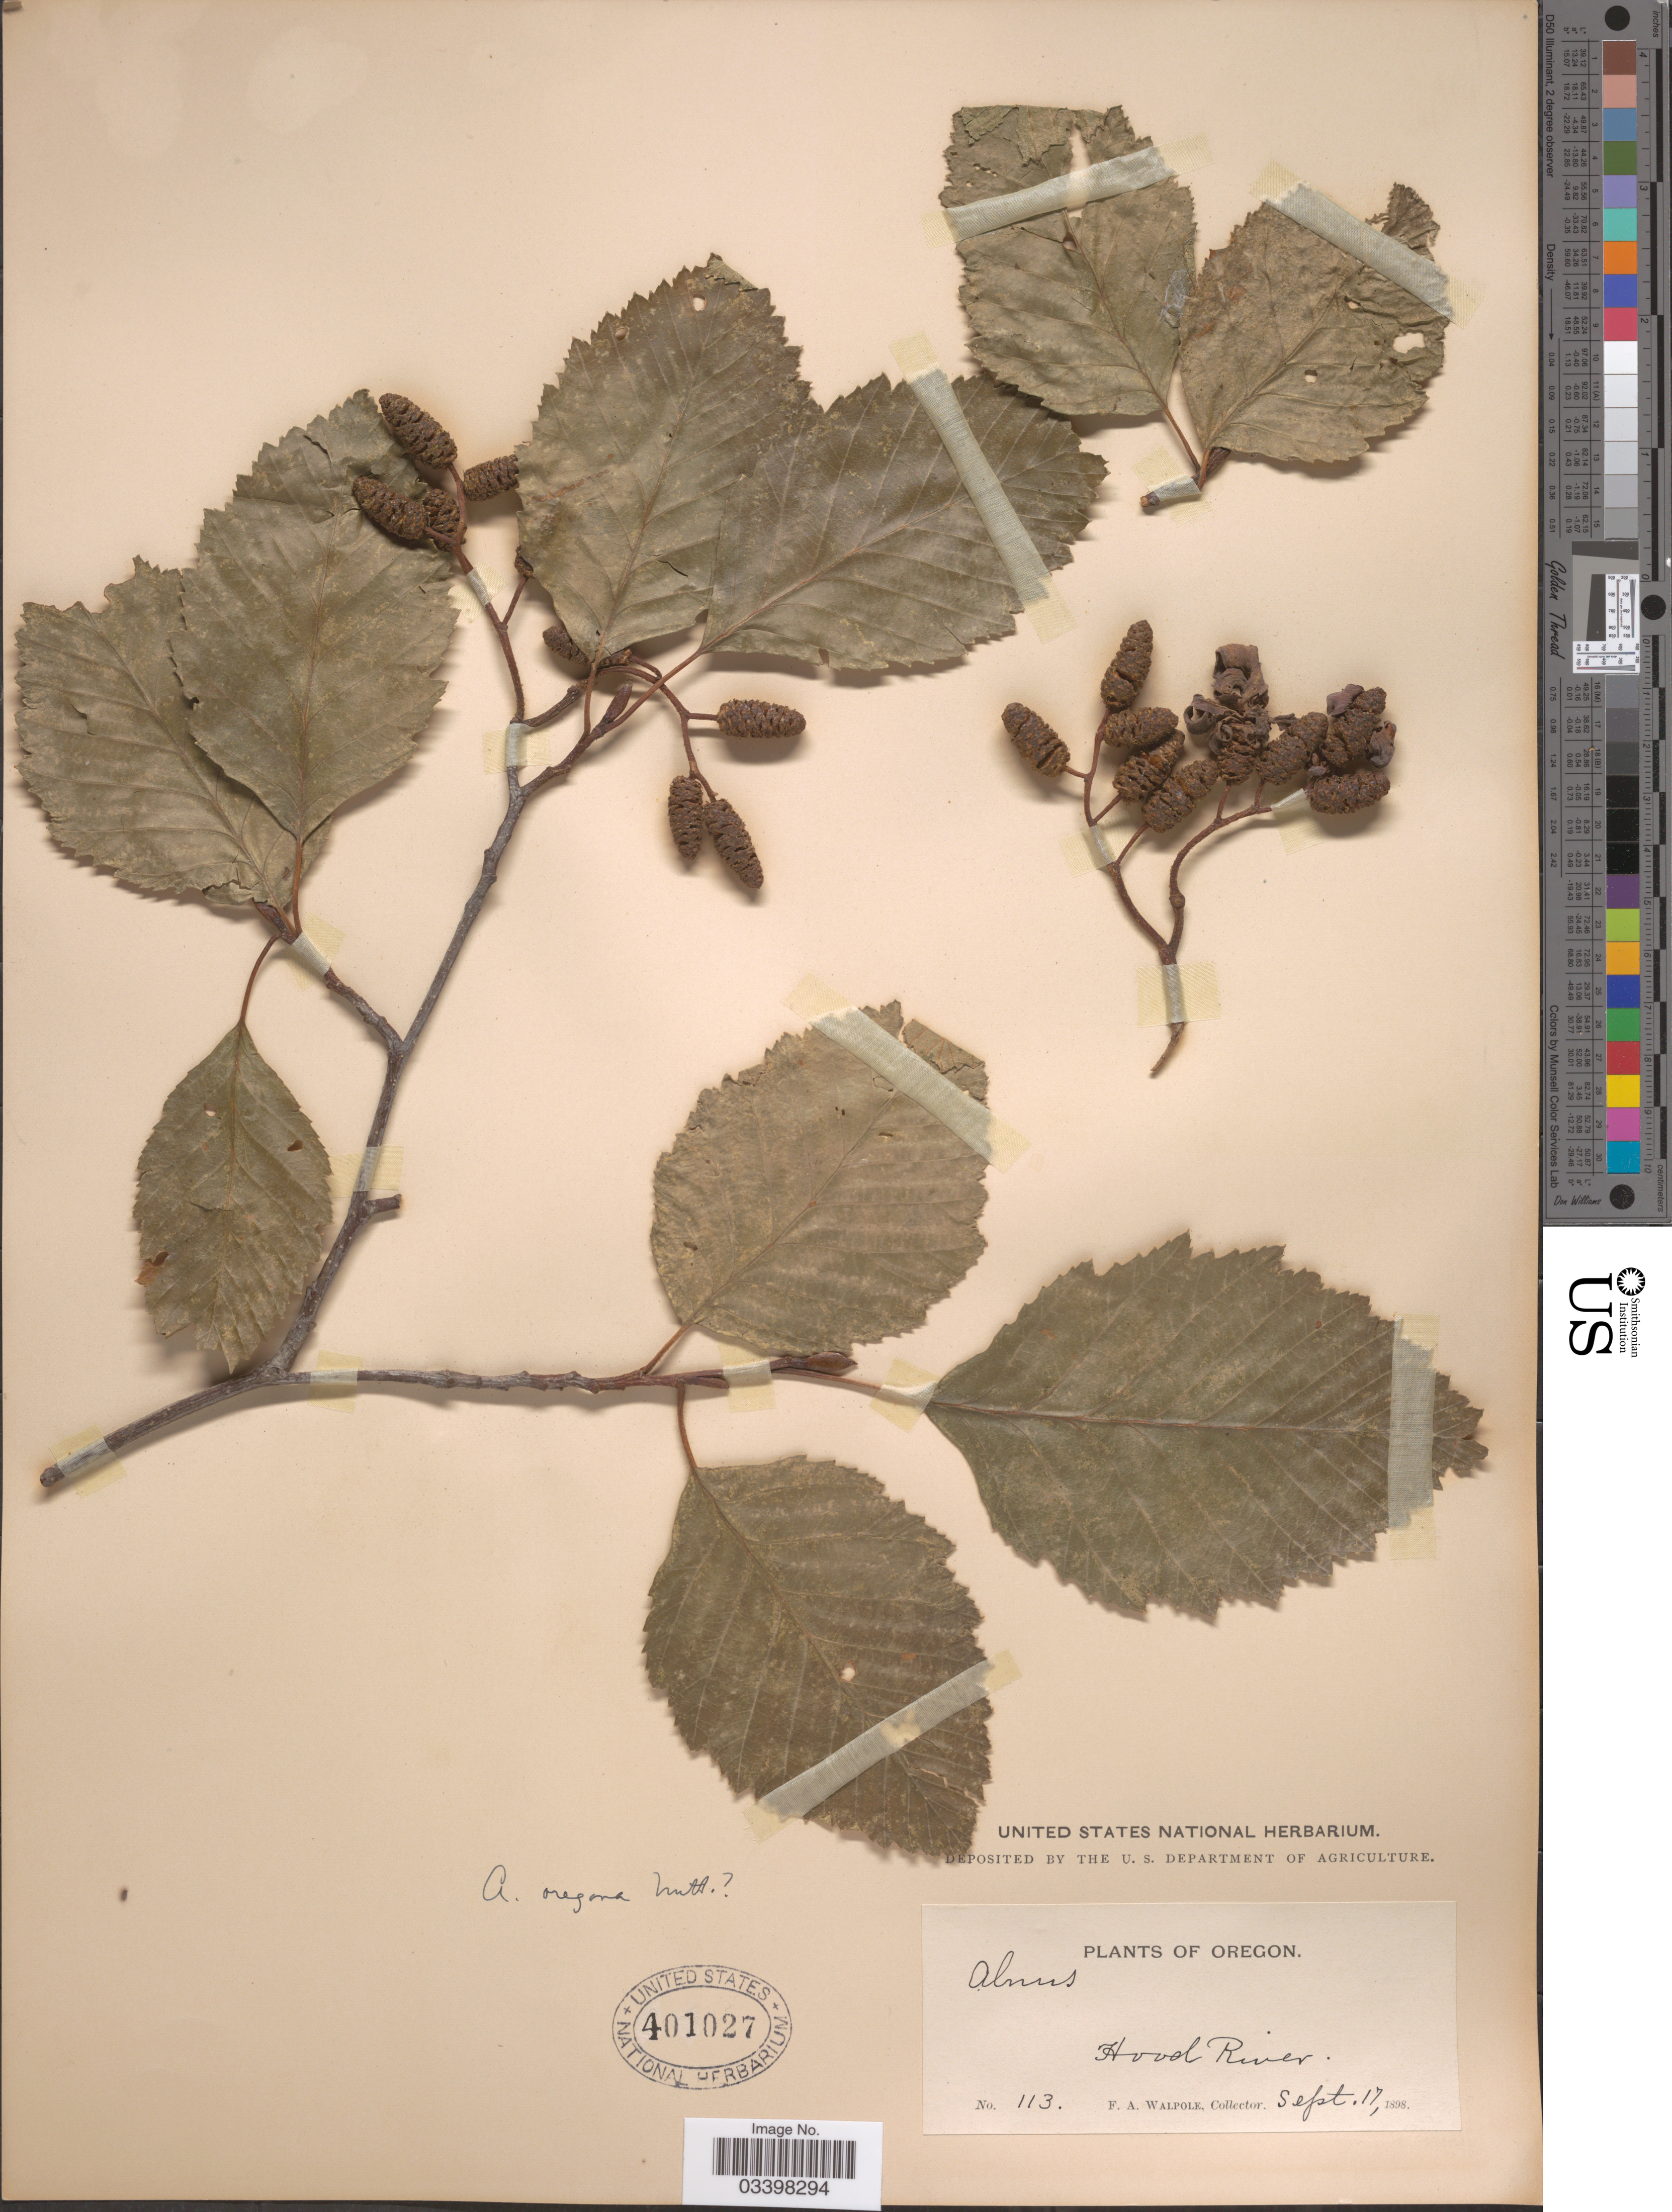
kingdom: Plantae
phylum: Tracheophyta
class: Magnoliopsida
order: Fagales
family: Betulaceae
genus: Alnus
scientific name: Alnus rubra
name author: Bong.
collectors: F. Walpole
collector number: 113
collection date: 1898-09-17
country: United States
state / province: Oregon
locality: Hood River.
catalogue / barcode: US 401027